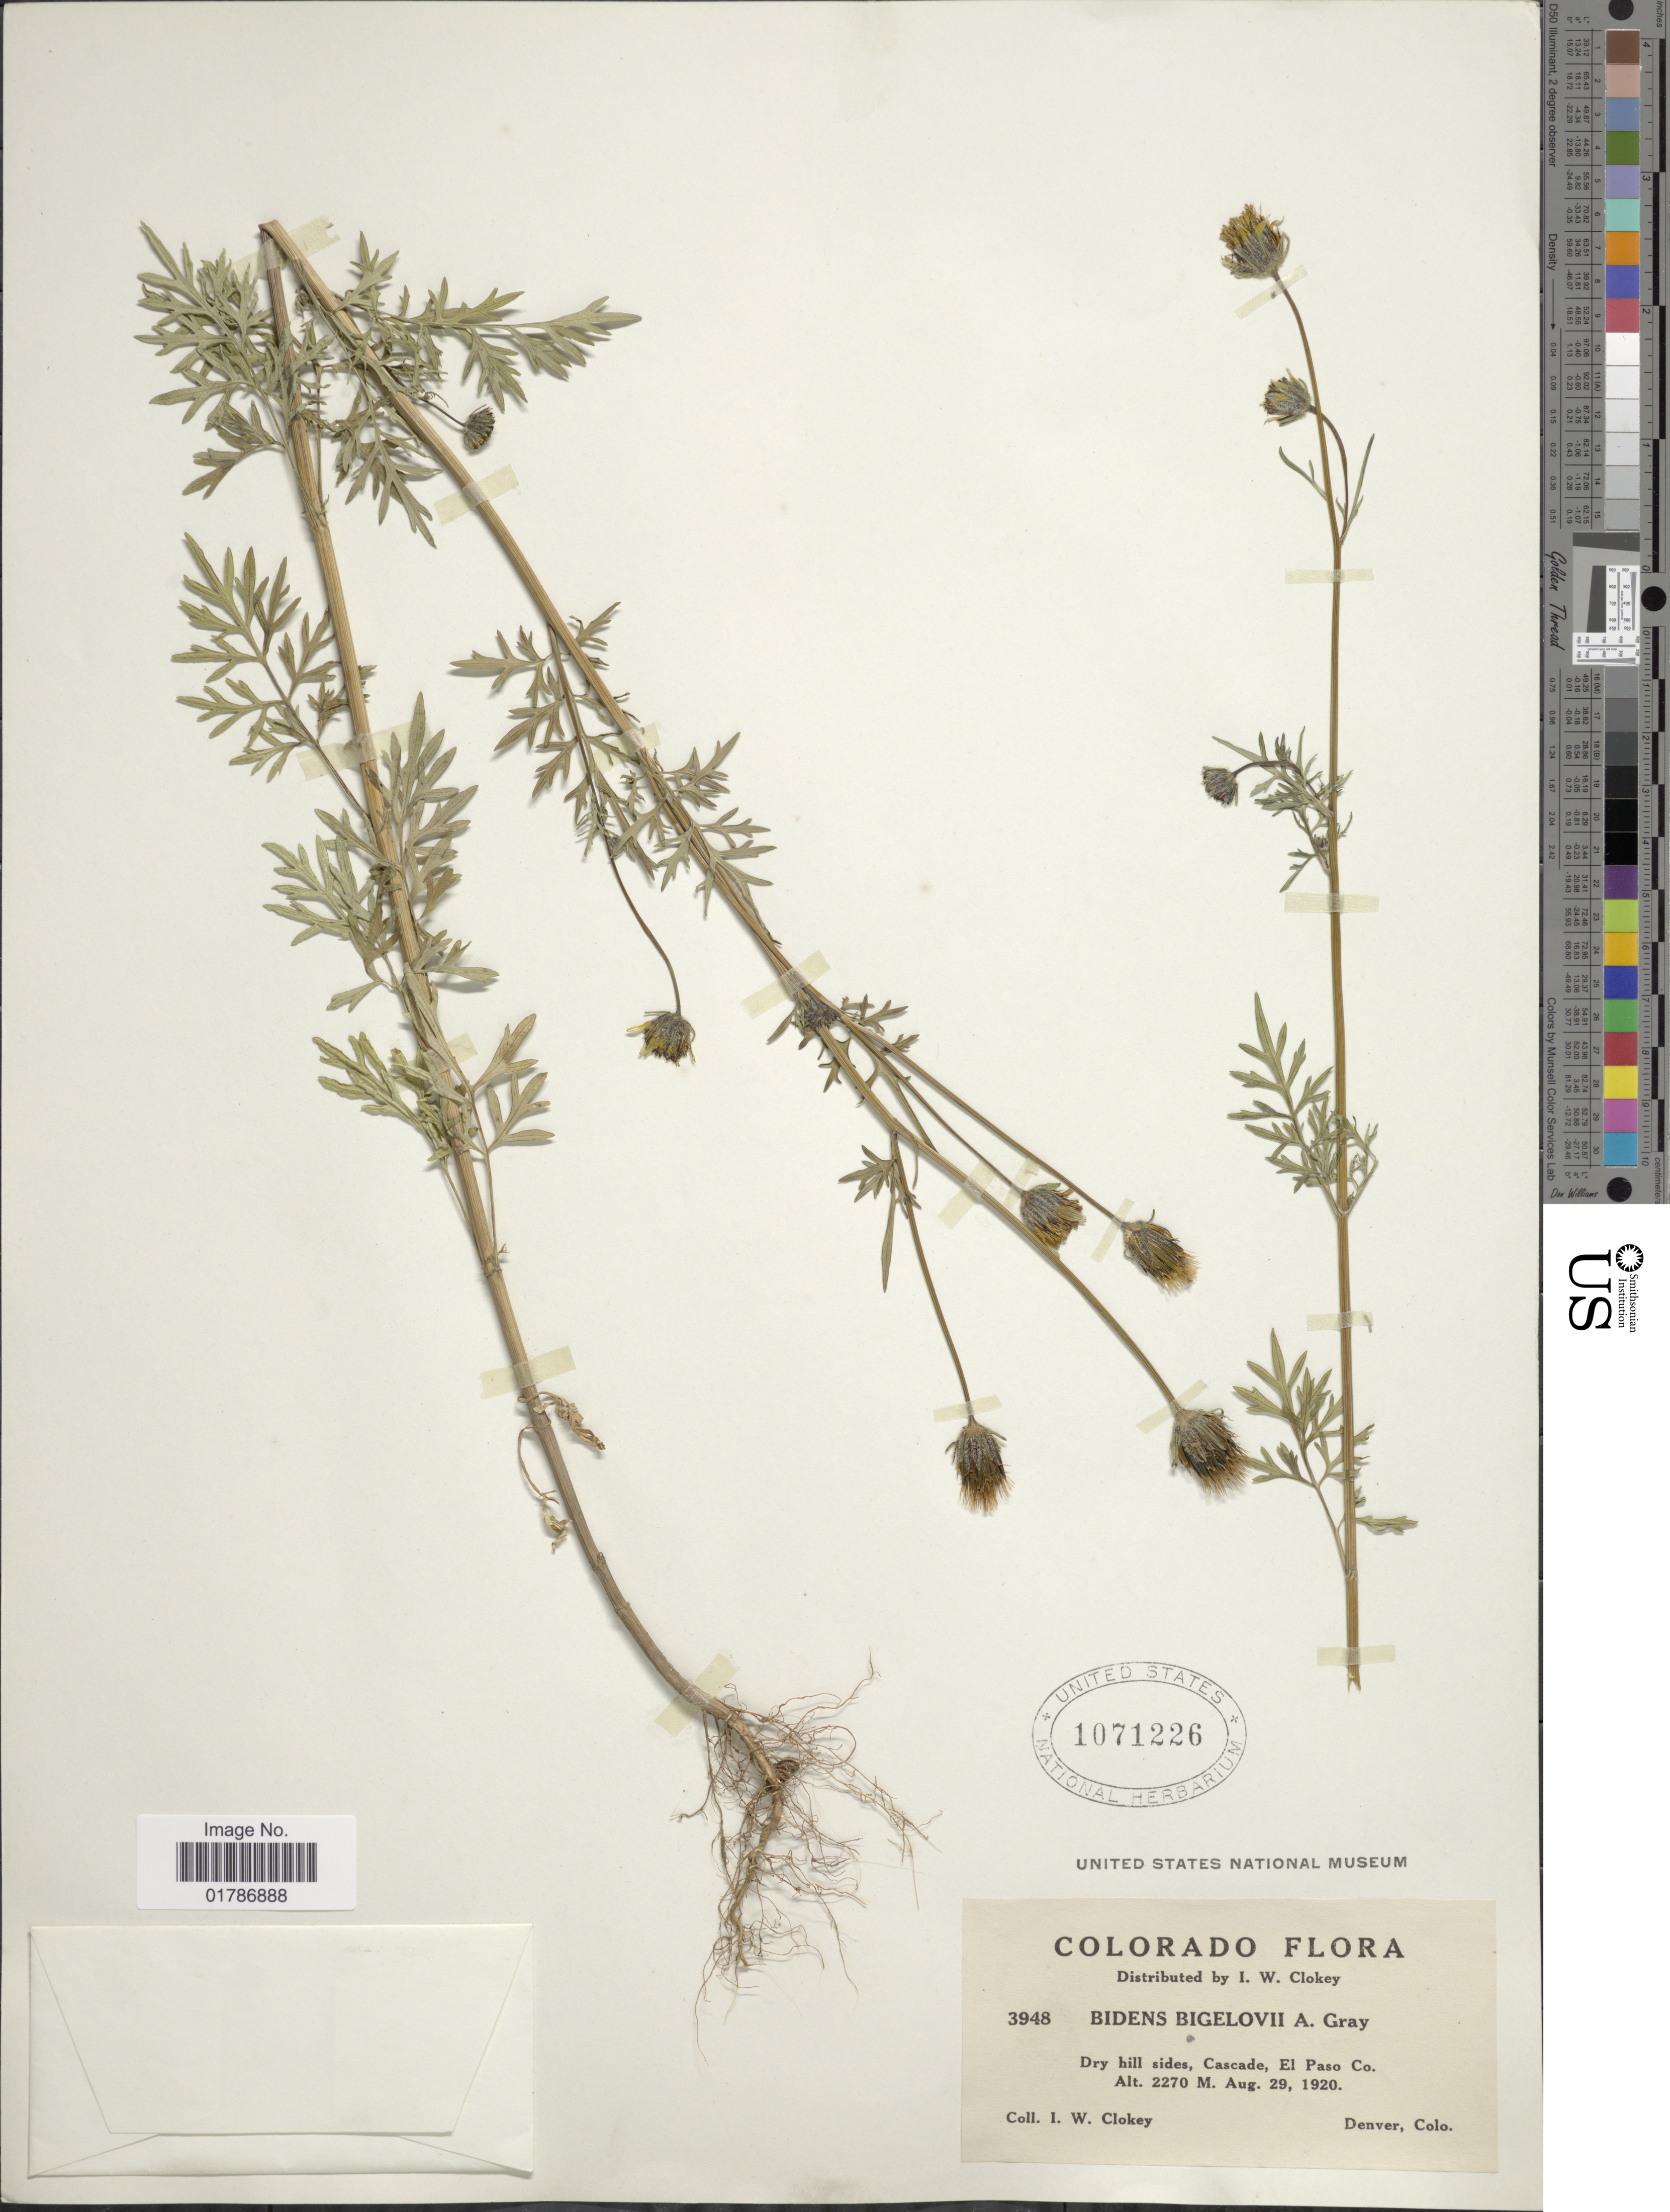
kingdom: Plantae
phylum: Tracheophyta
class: Magnoliopsida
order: Asterales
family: Asteraceae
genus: Bidens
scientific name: Bidens tenuisecta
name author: A. Gray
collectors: I. W. Clokey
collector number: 3948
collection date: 1920-08-29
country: United States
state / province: Colorado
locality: Colorado, Dry hill sides, Cascade, El Paso Co.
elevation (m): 2270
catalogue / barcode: US 1071226